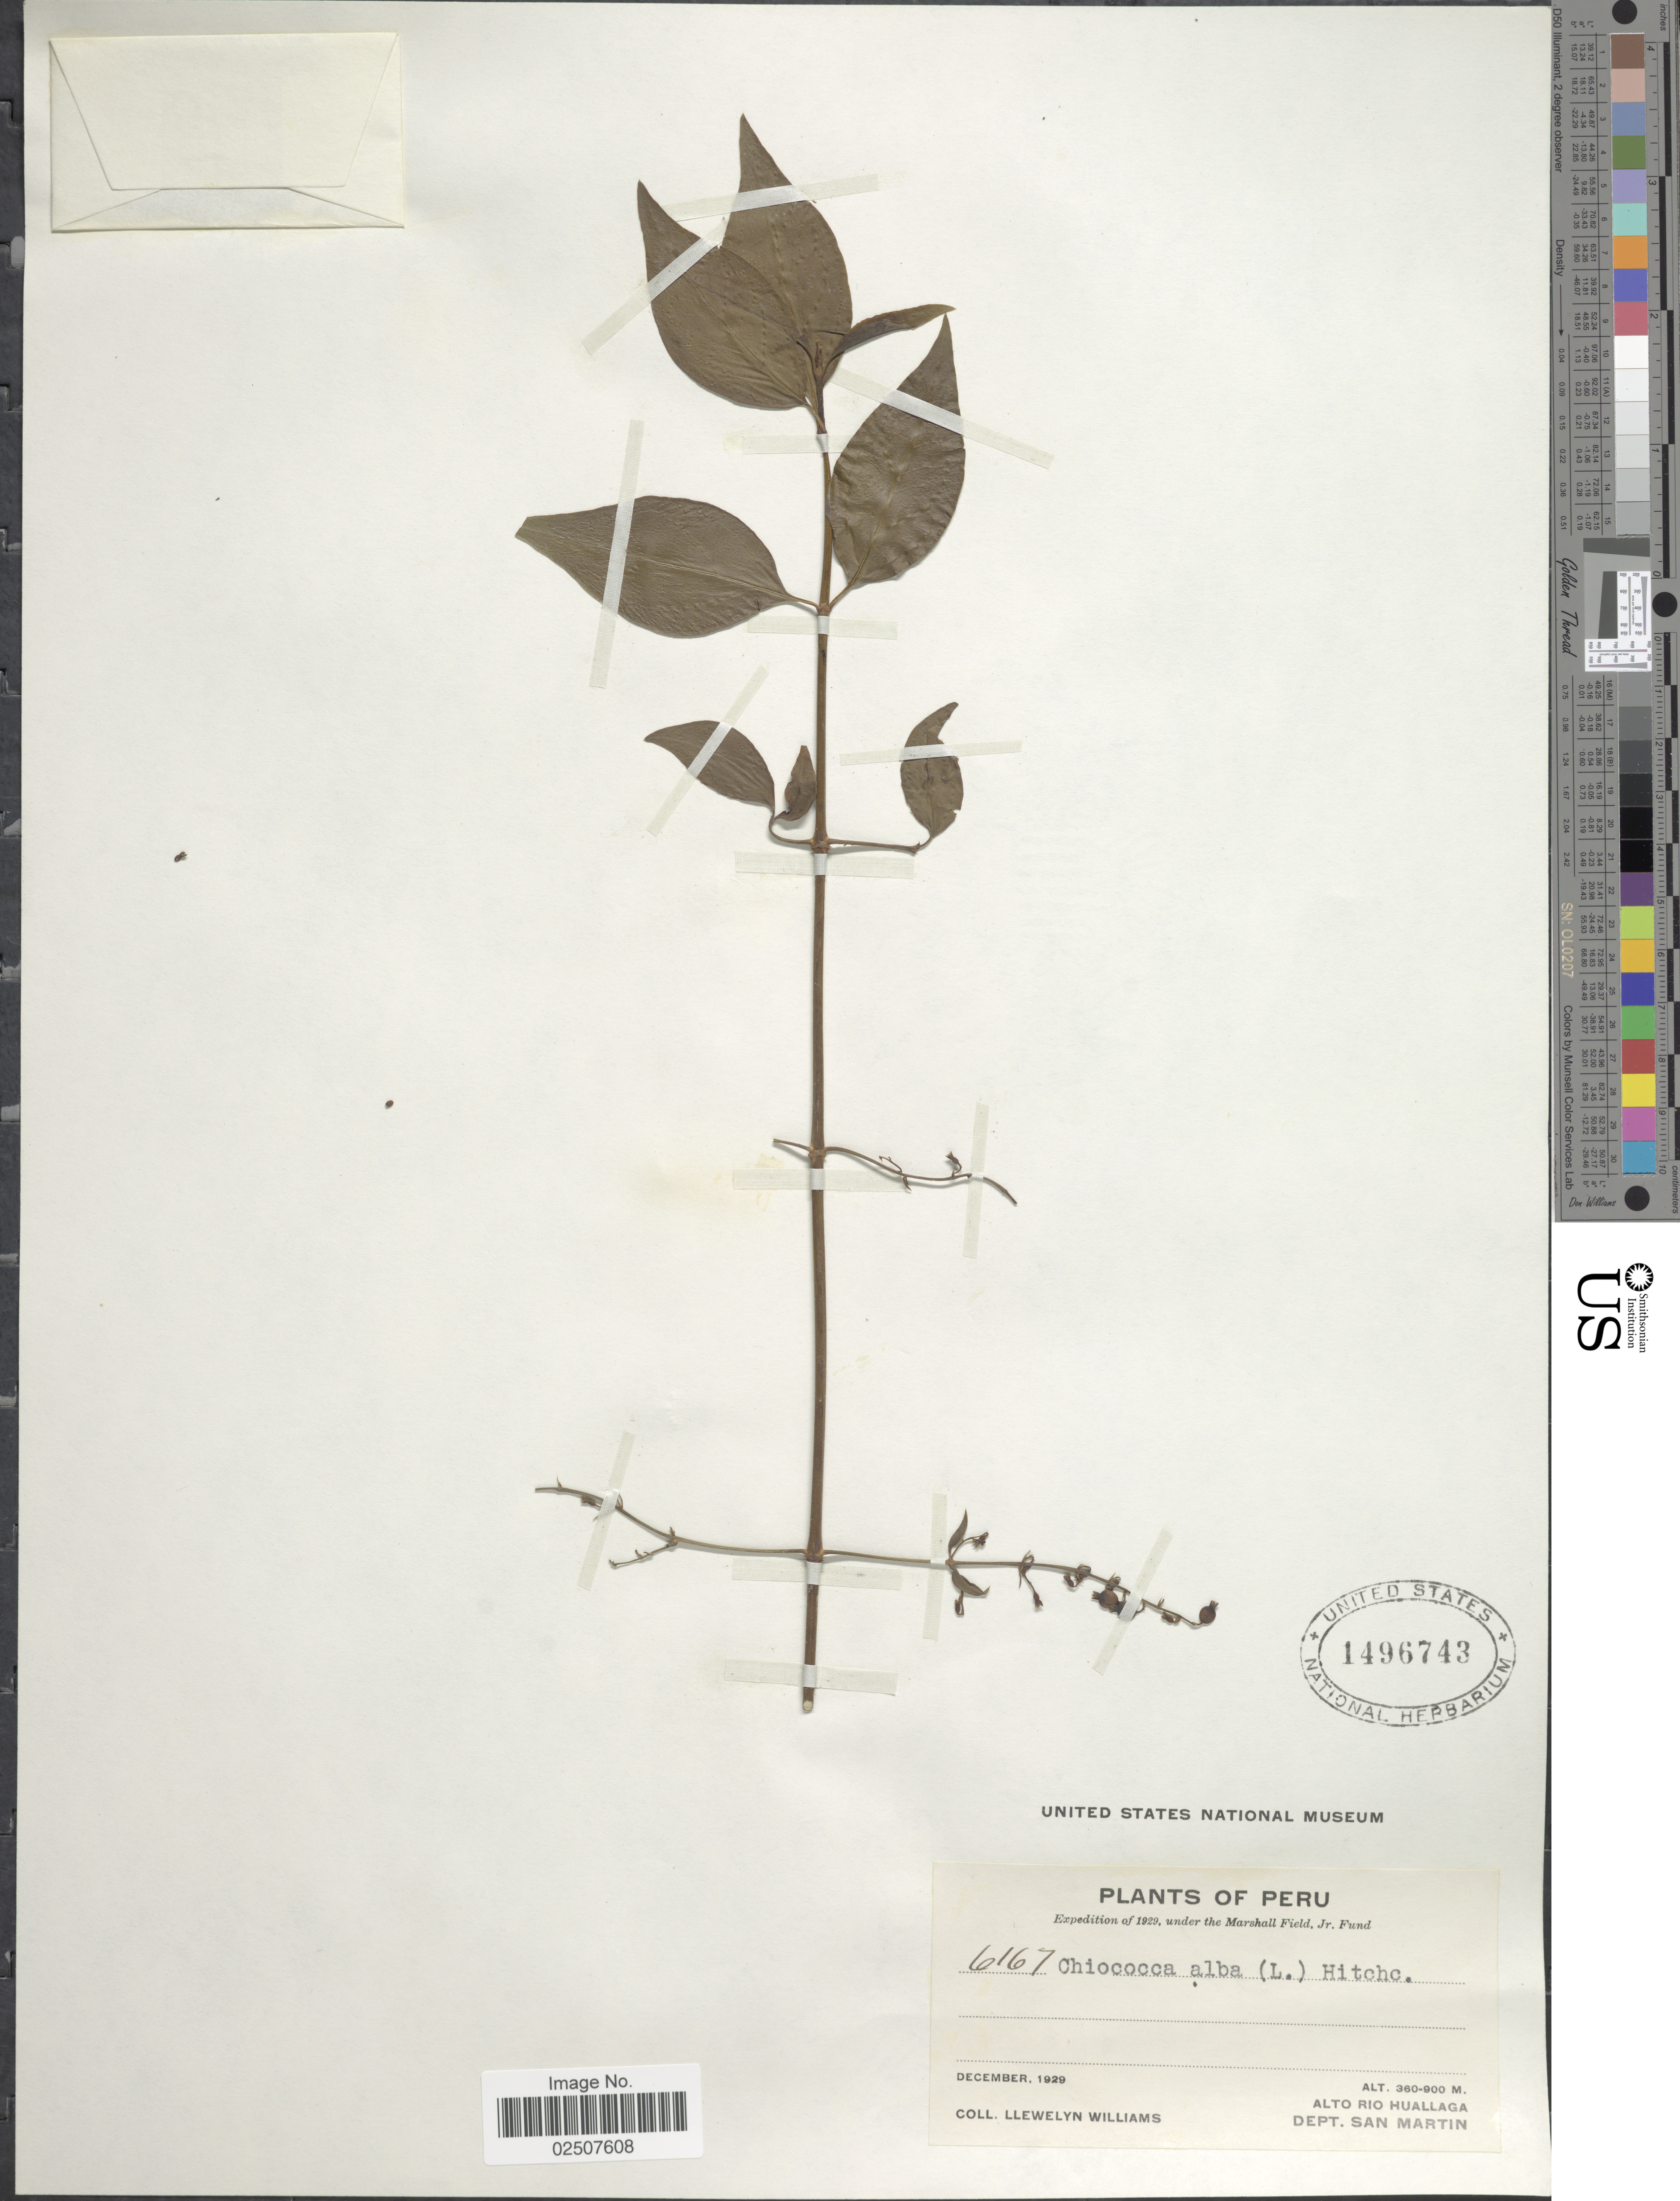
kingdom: Plantae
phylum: Tracheophyta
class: Magnoliopsida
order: Gentianales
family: Rubiaceae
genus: Chiococca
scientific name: Chiococca alba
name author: (L.) Hitchc.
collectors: Ll. Williams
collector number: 6167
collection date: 1929-12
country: Peru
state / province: San Martín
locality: Alto Rio Huallaga, Dept. San Martin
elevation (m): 360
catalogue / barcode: US 1496743